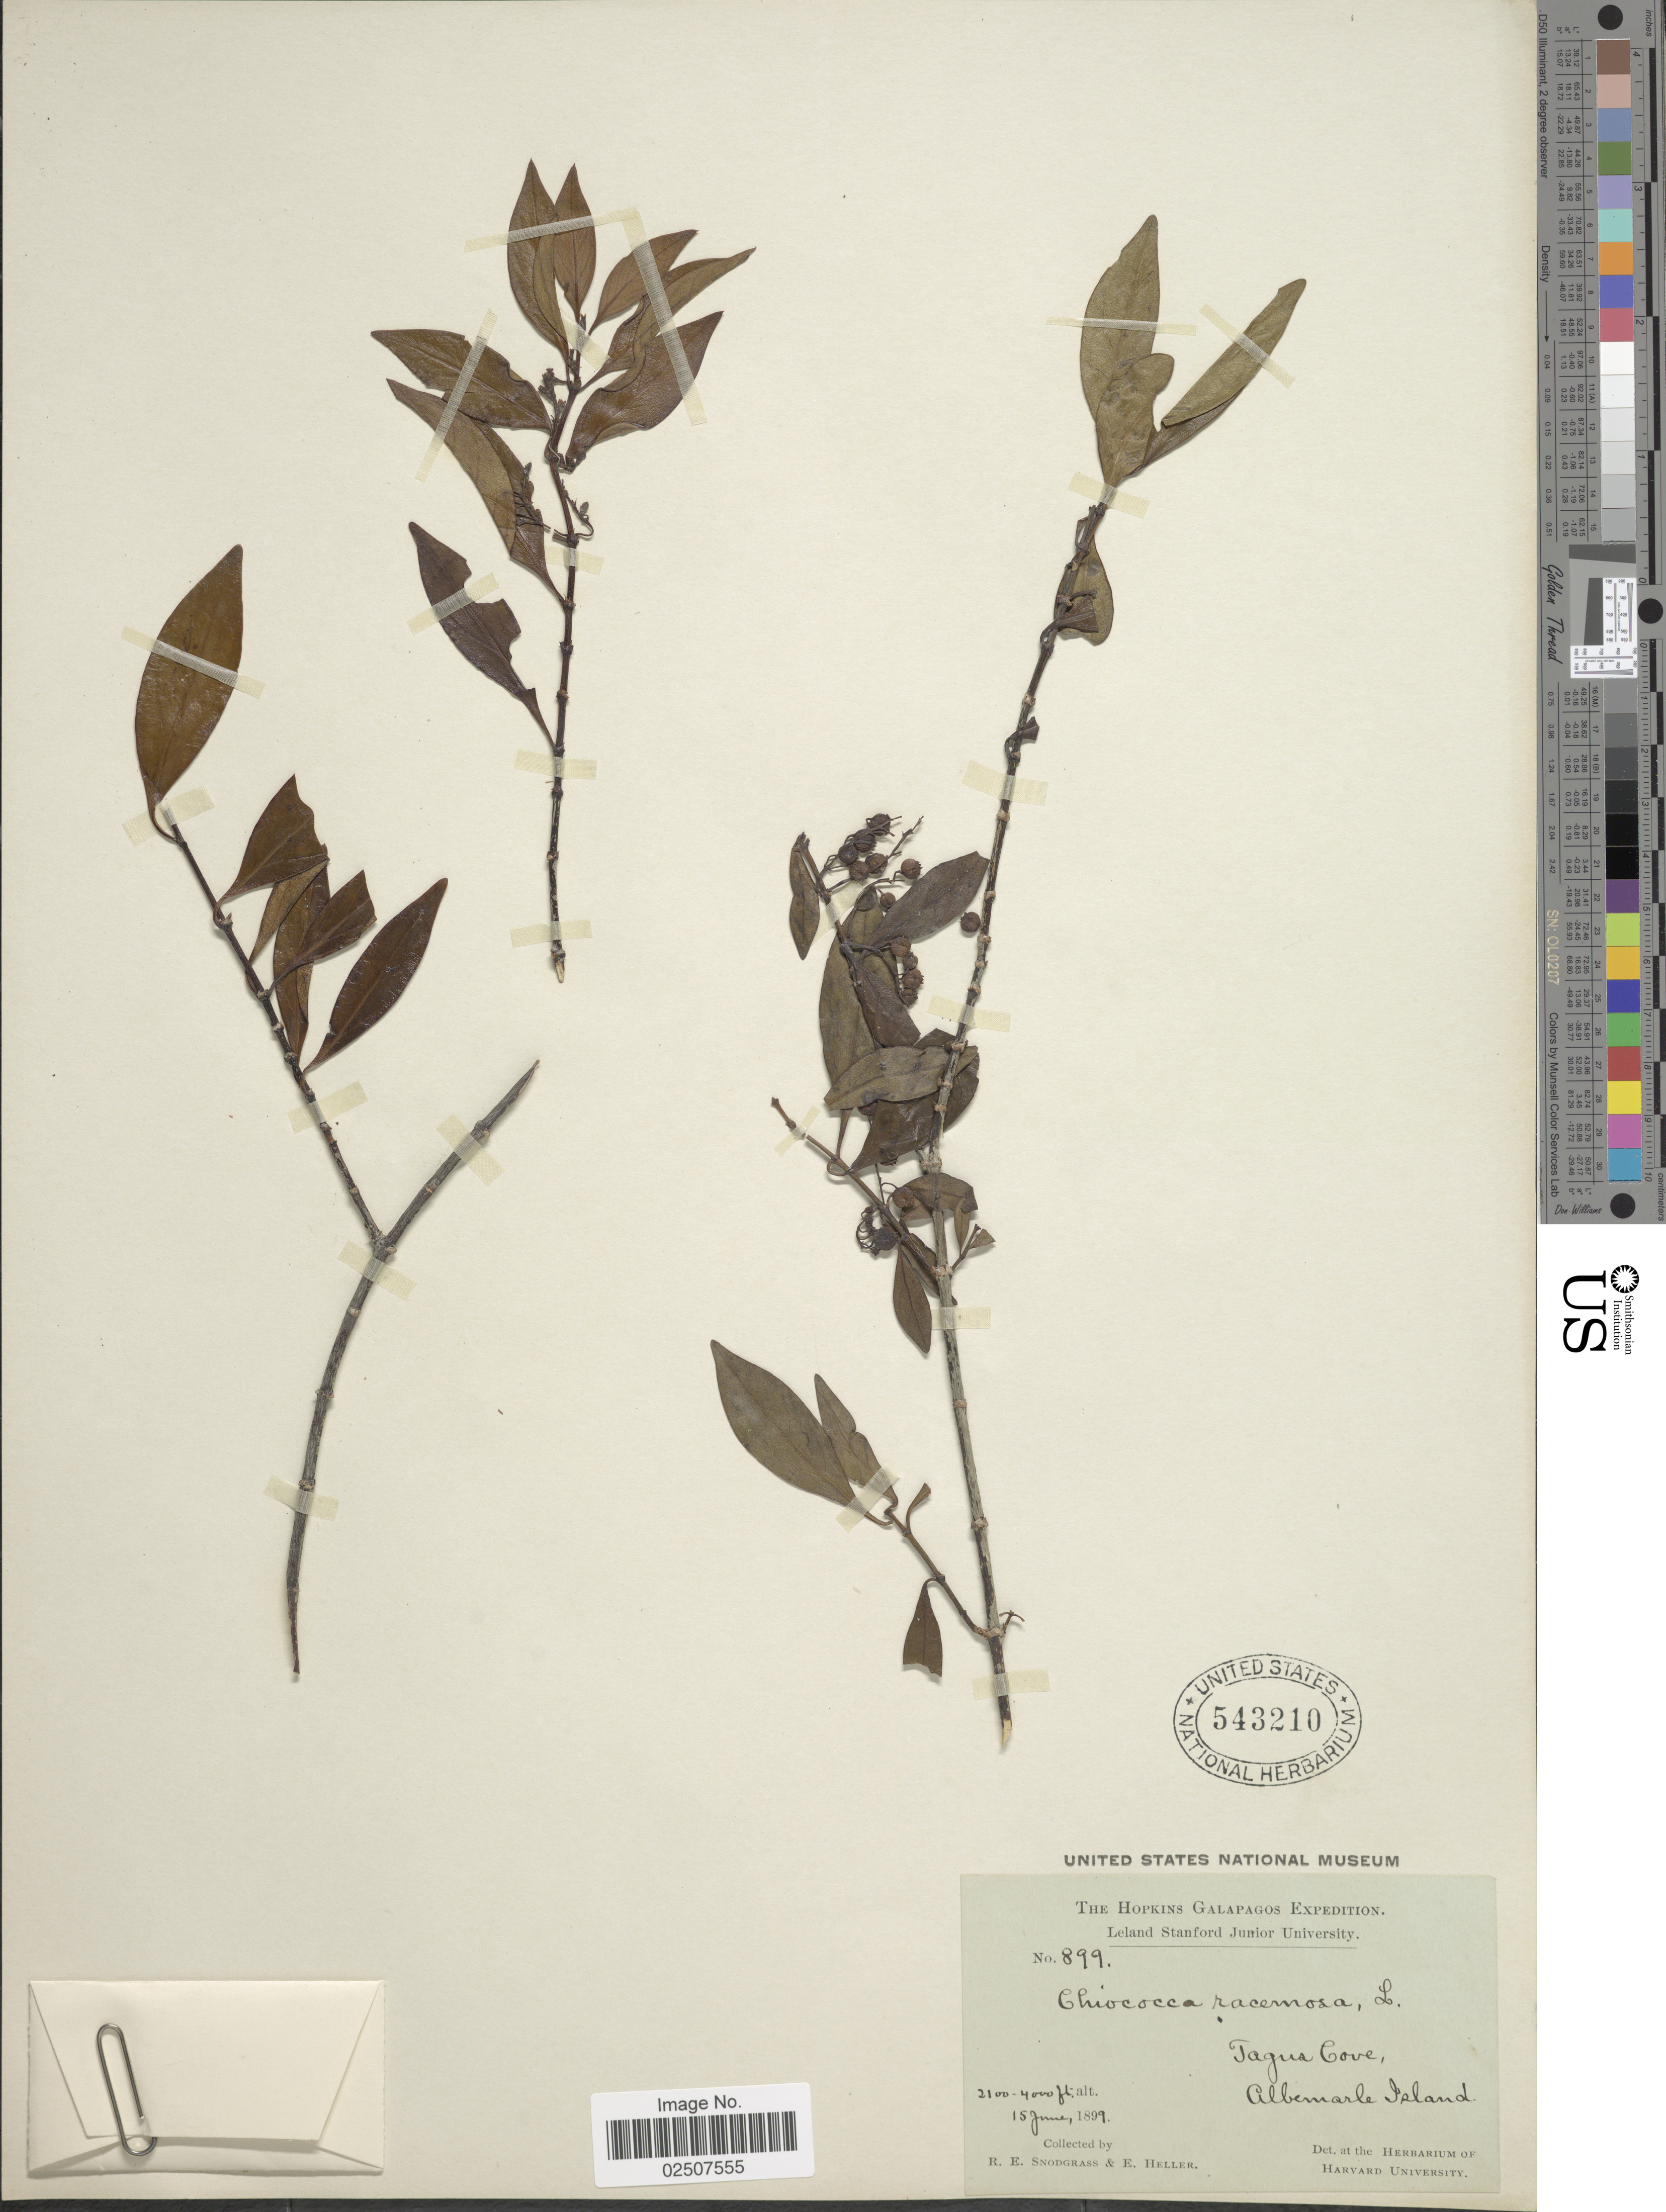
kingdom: Plantae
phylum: Tracheophyta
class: Magnoliopsida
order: Gentianales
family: Rubiaceae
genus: Chiococca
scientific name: Chiococca alba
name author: (L.) Hitchc.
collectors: R. E. Snodgrass & E. Heller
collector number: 899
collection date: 1899-06-15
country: Ecuador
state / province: Colón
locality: Galapagos Expedition. Tagus Cove, Albemarle Island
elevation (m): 640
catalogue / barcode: US 543210